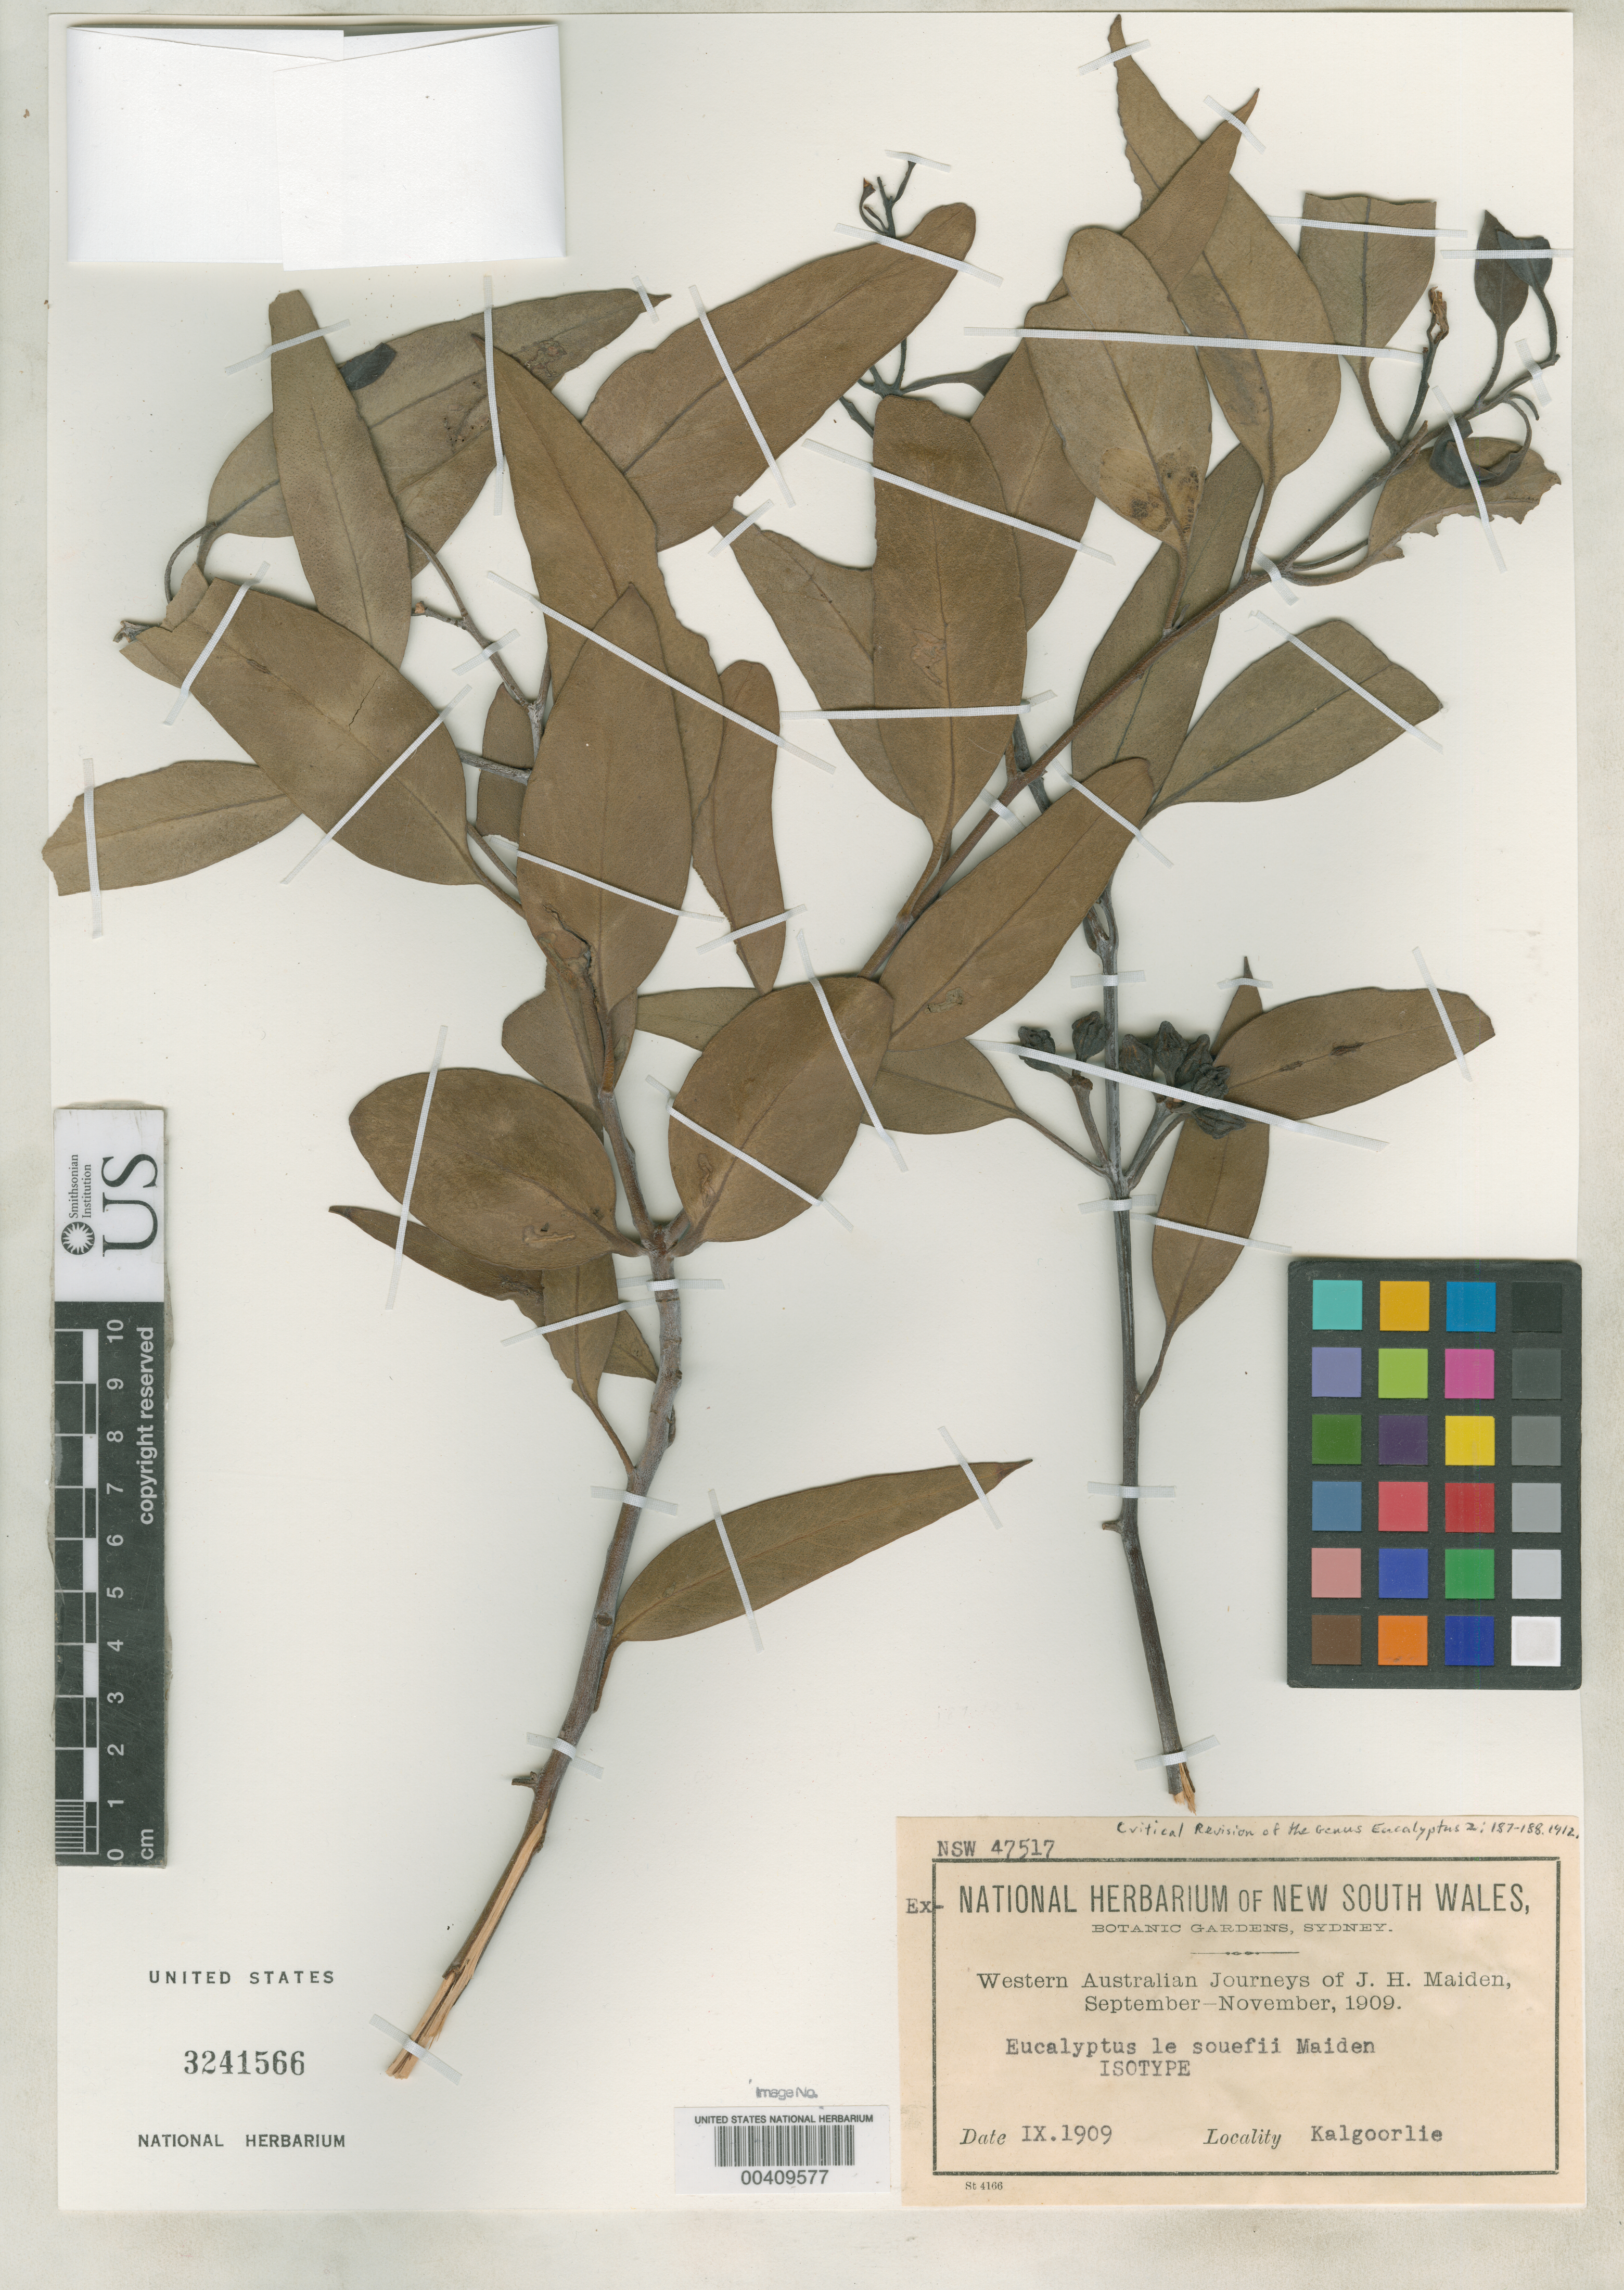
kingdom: Plantae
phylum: Tracheophyta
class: Magnoliopsida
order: Myrtales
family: Myrtaceae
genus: Eucalyptus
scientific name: Eucalyptus lesouefii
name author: Maiden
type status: Isotype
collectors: J. Maiden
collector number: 47517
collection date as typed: Nov 1909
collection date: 1909-11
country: Australia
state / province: Western Australia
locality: Kalgoorlie.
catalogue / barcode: US 3241566